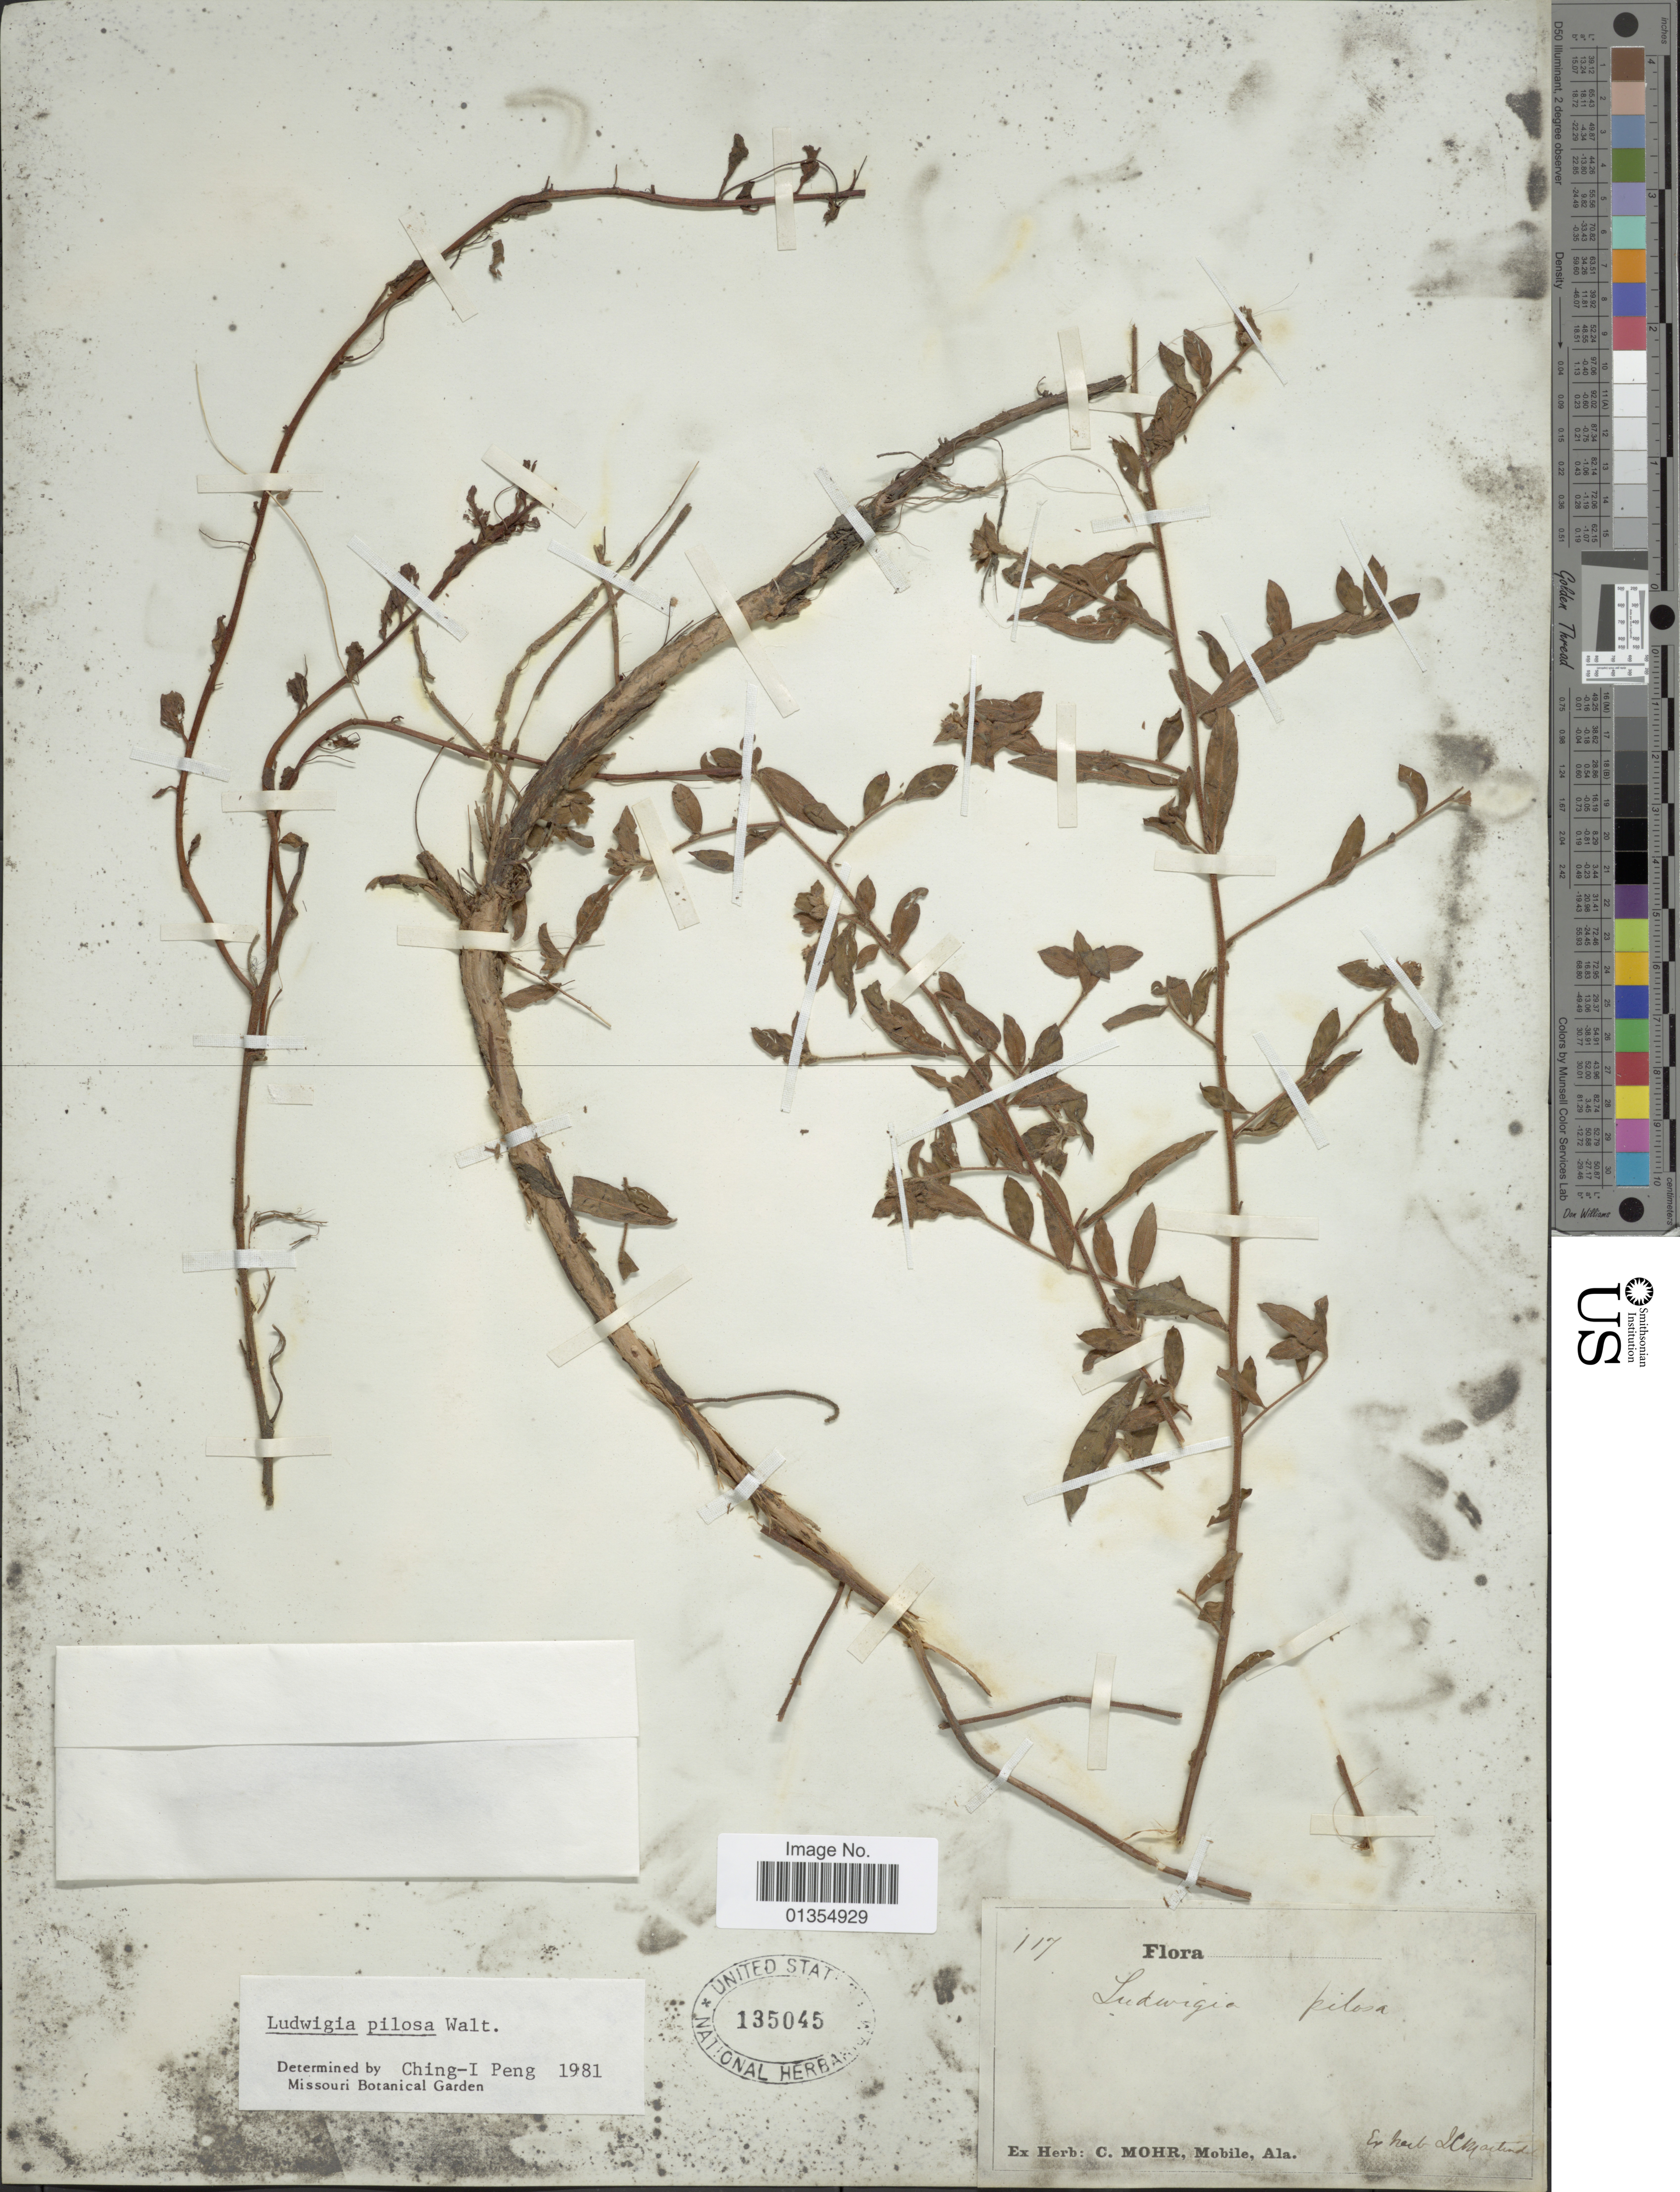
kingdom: Plantae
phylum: Tracheophyta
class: Magnoliopsida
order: Myrtales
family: Onagraceae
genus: Ludwigia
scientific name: Ludwigia pilosa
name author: Walter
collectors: C. T. Mohr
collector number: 117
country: United States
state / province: Alabama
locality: Mobile, Ala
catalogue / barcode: US 135045